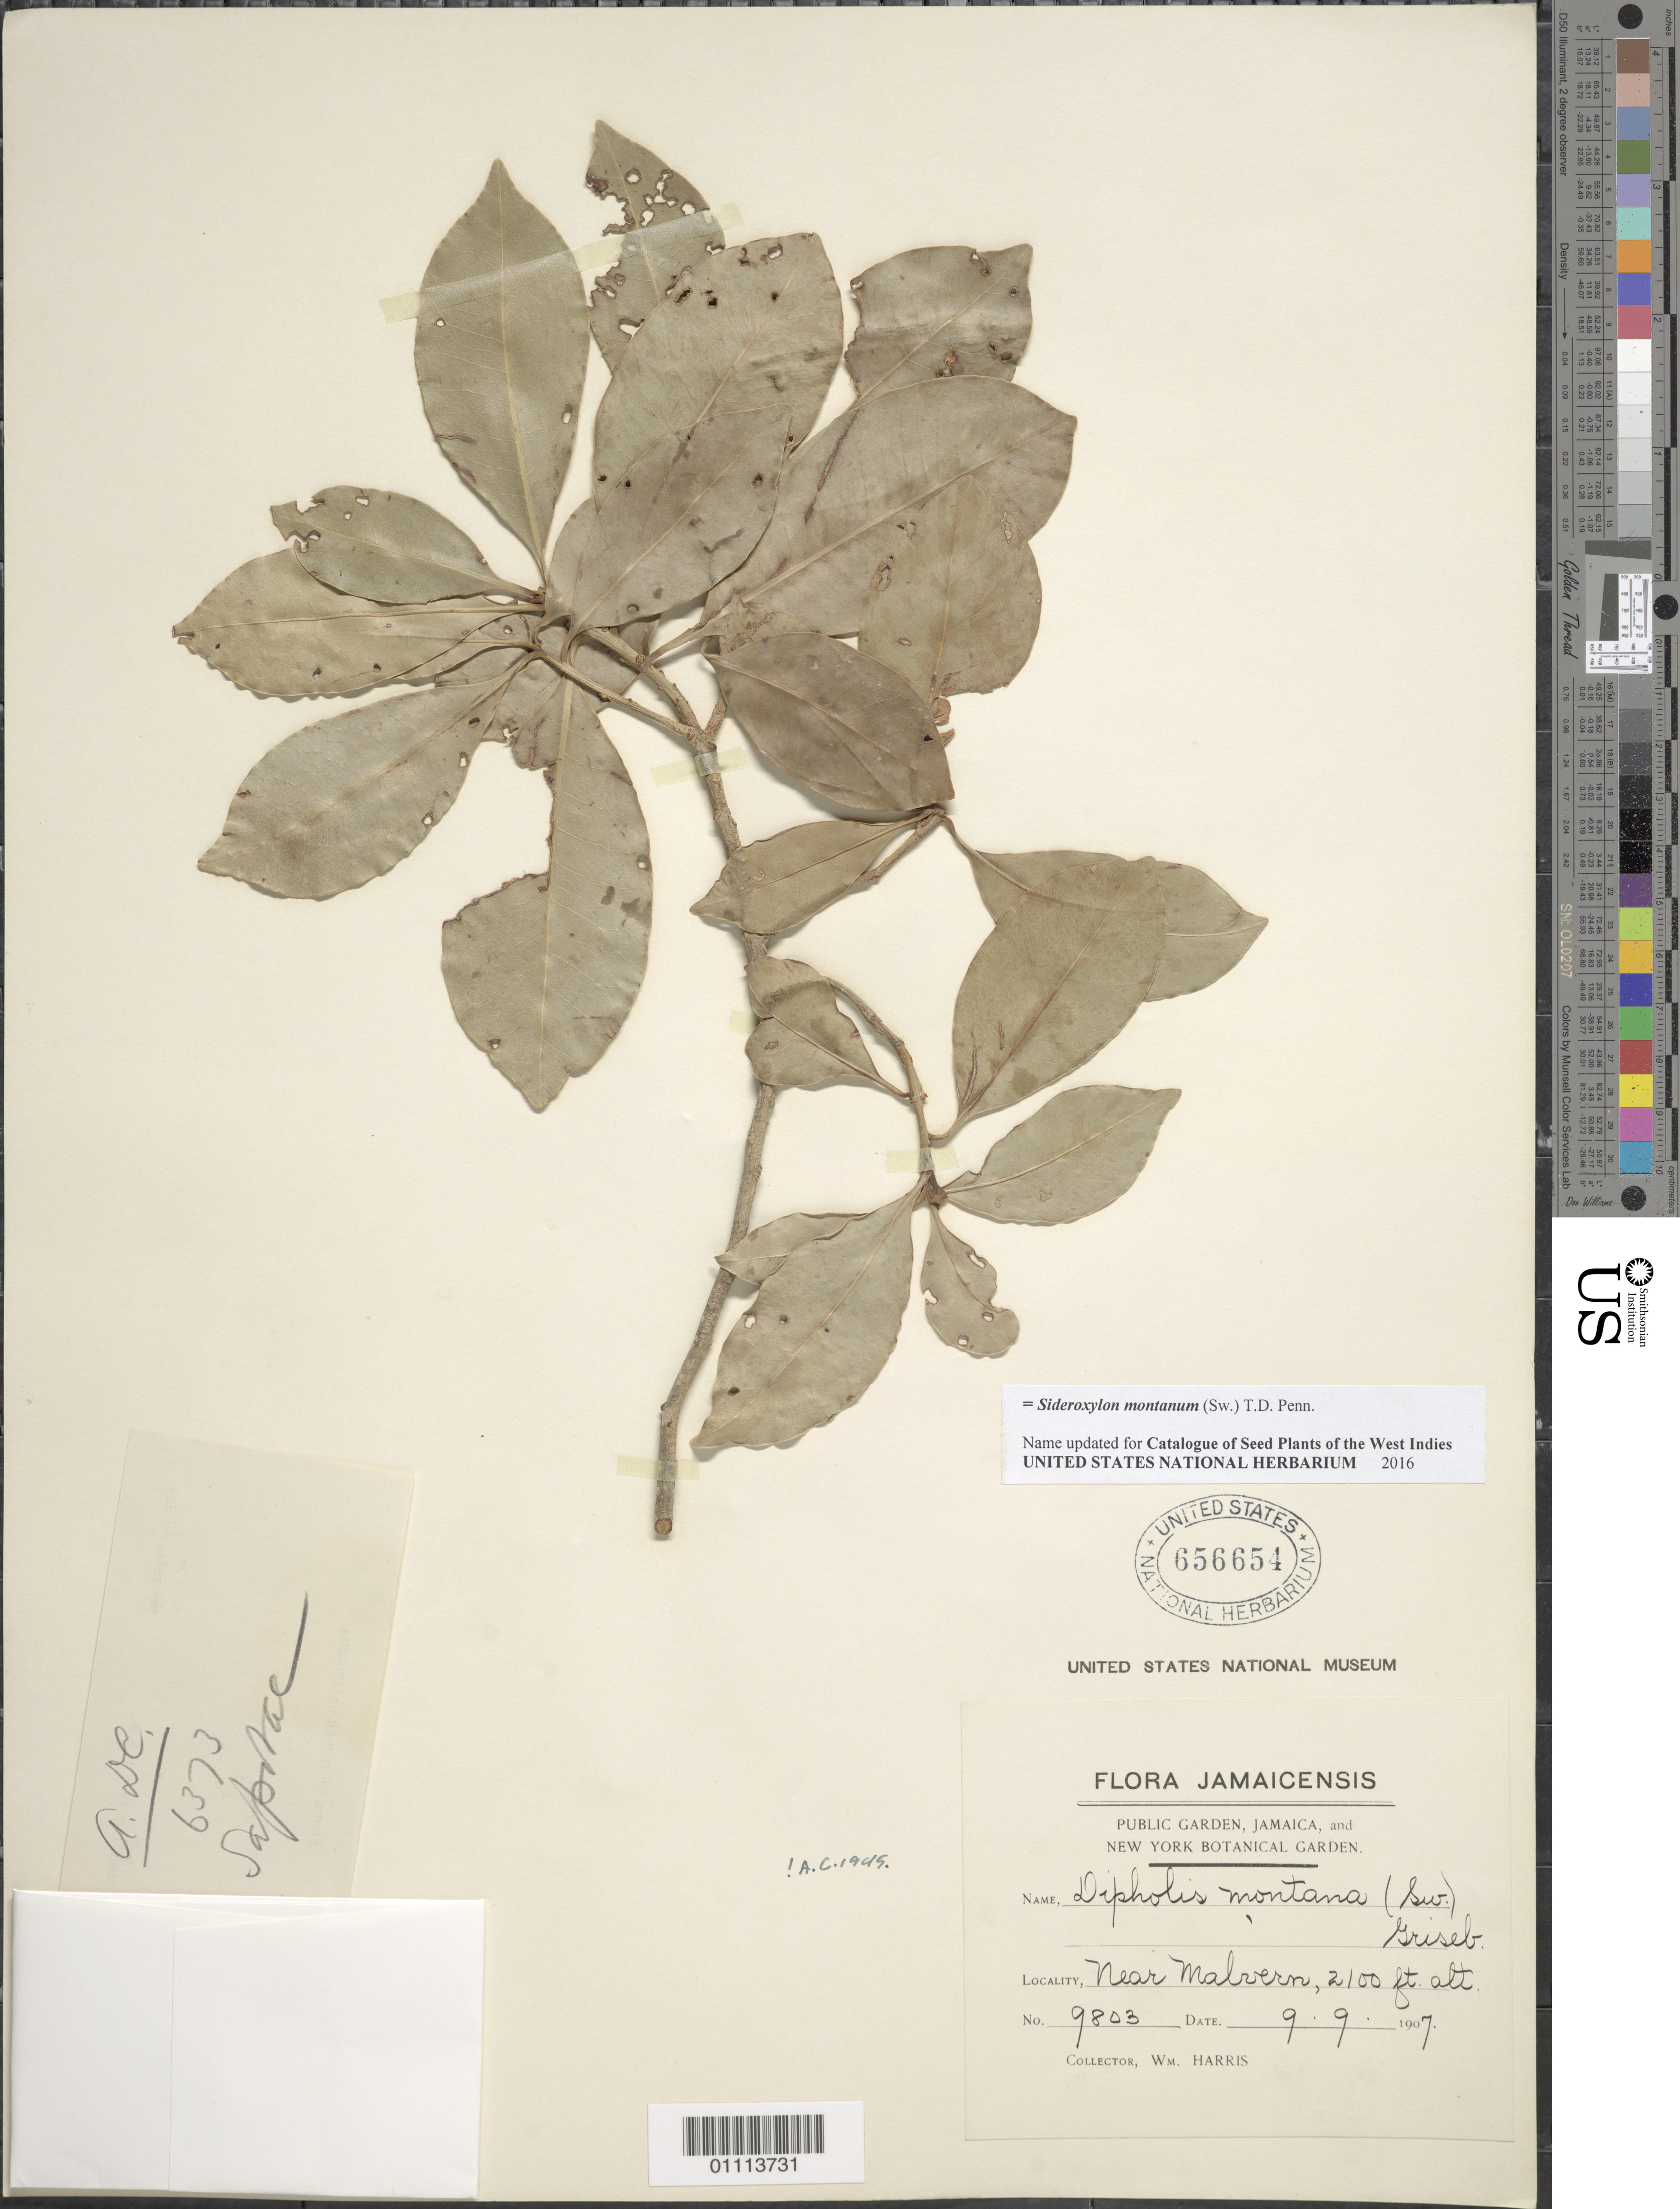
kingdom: Plantae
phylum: Tracheophyta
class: Magnoliopsida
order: Ericales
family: Sapotaceae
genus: Dipholis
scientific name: Dipholis montana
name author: (Sw.) Griseb.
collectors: W. Harris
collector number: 9803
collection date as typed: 09 Sep 1907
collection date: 1907-09-09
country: Jamaica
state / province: Saint Elizabeth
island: Jamaica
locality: Near Malvern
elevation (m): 640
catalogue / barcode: US 656654